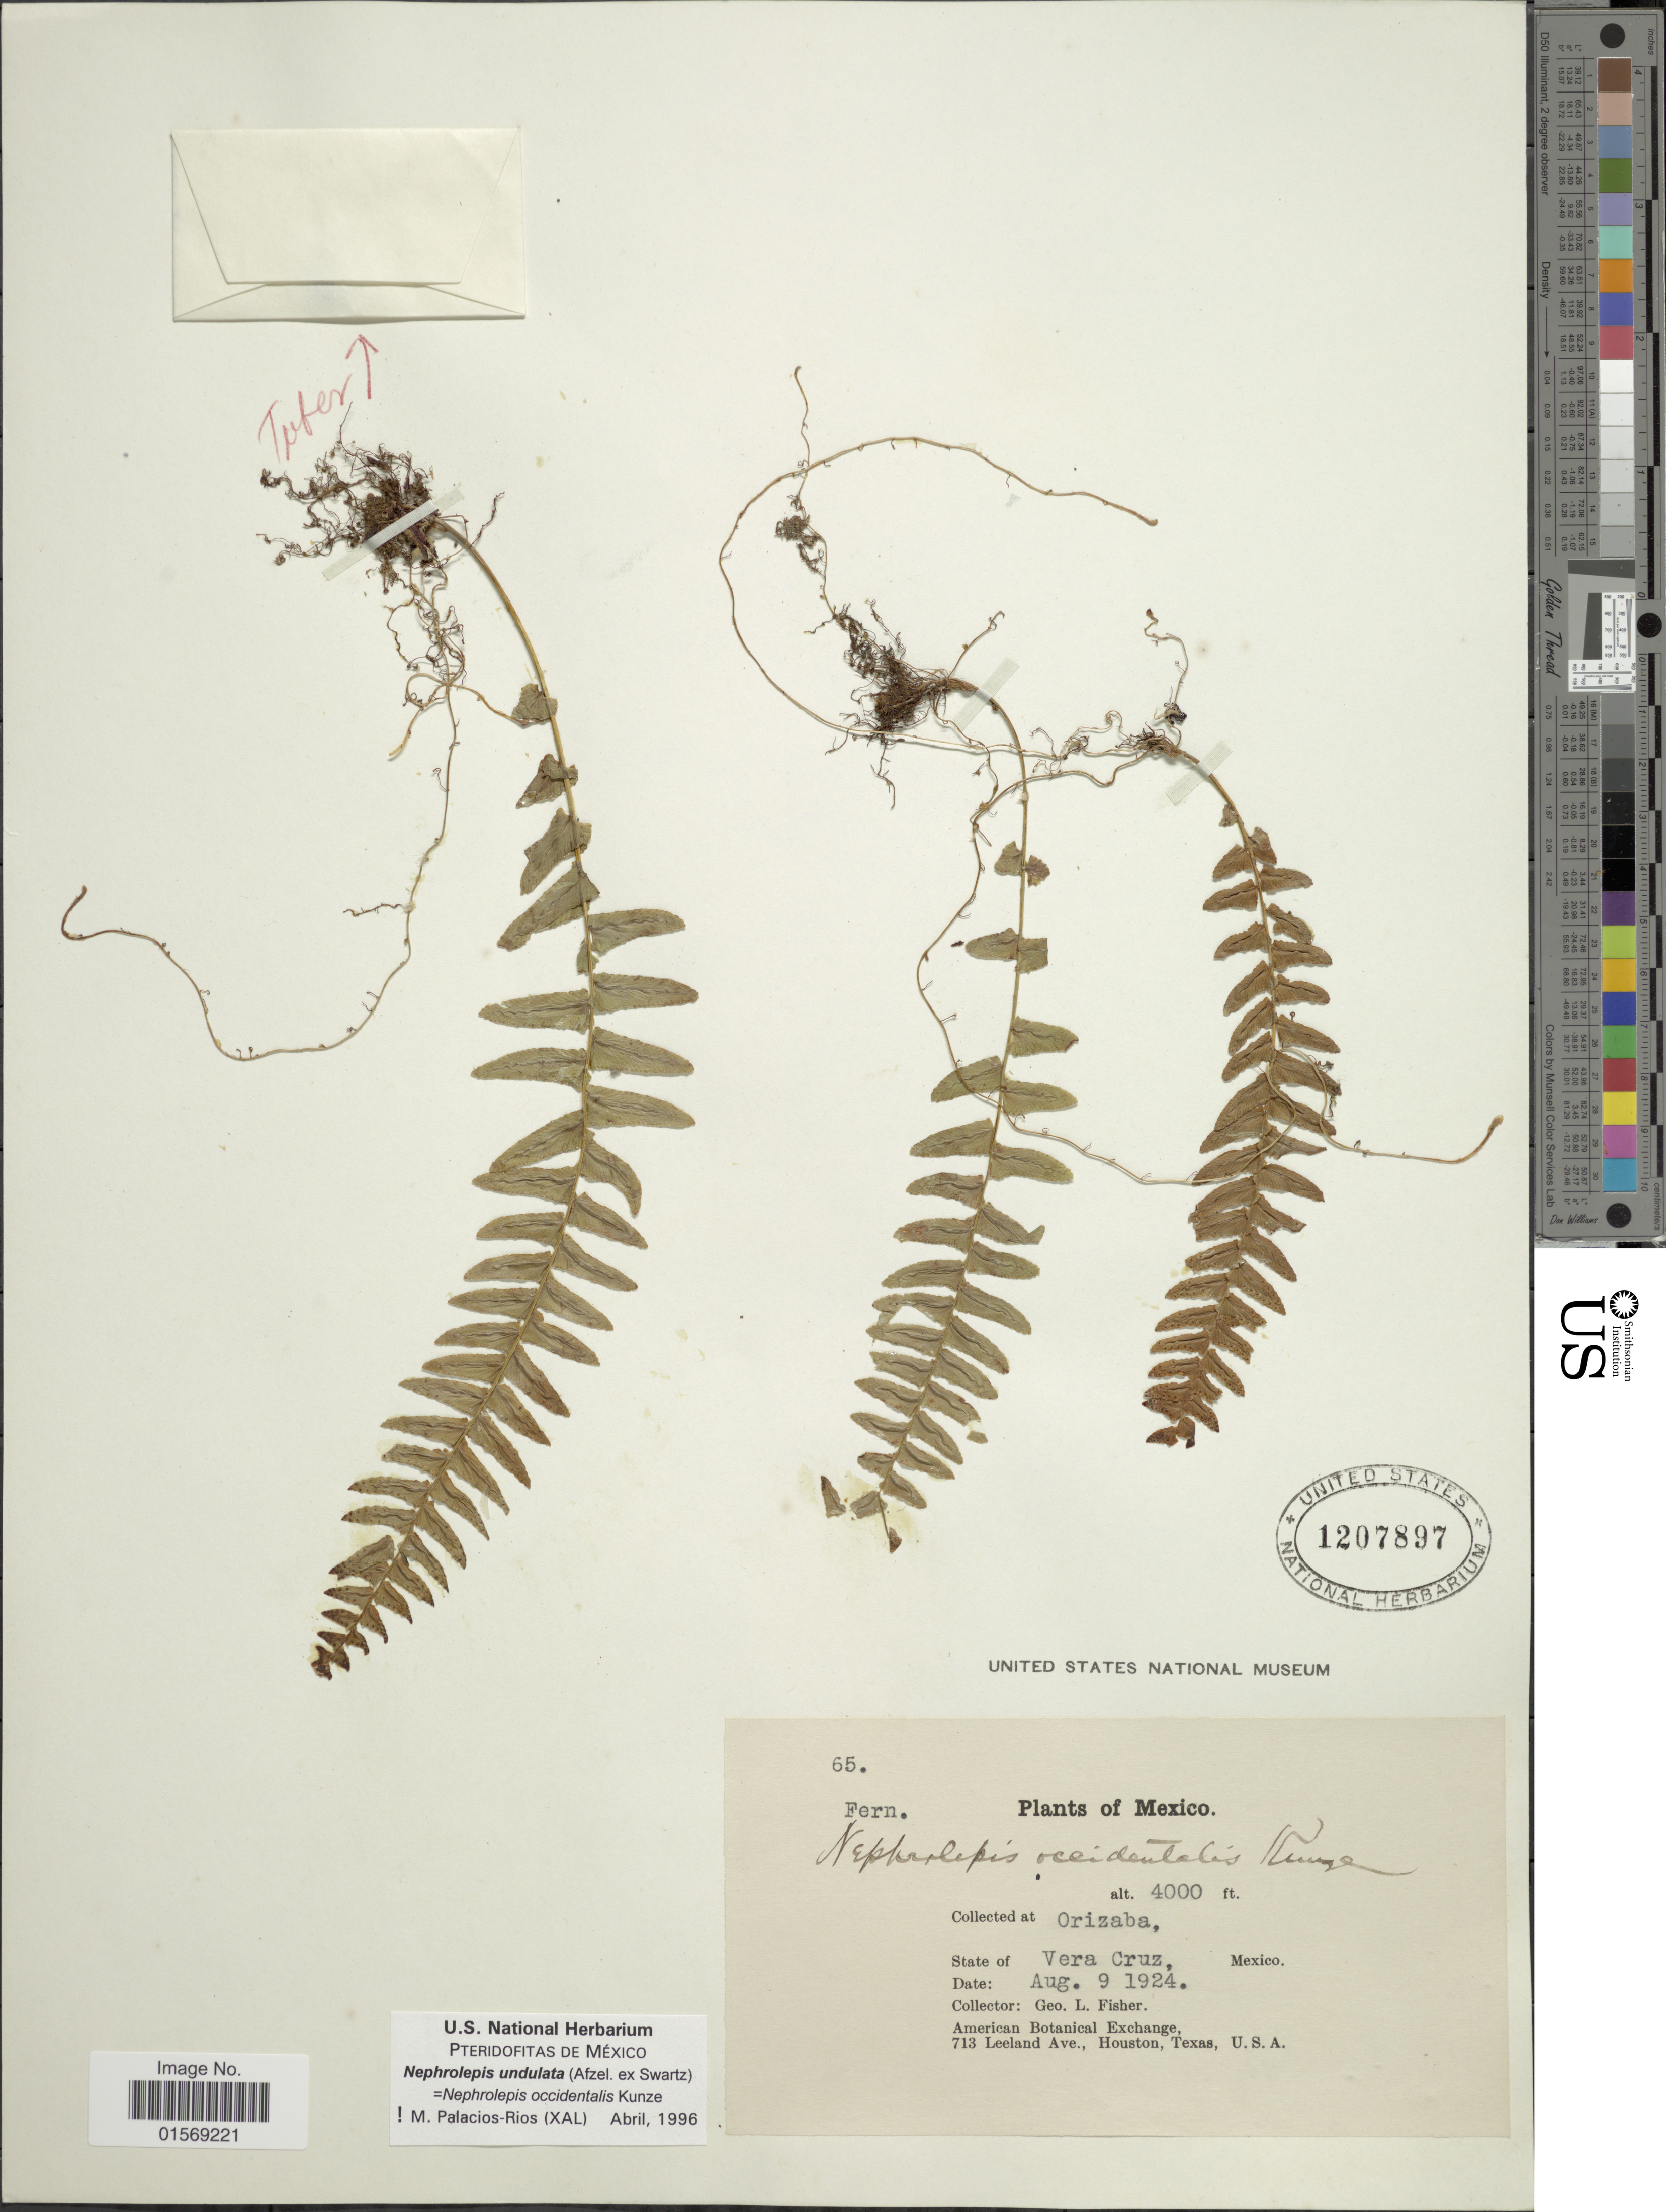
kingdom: Plantae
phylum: Tracheophyta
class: Polypodiopsida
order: Polypodiales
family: Nephrolepidaceae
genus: Nephrolepis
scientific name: Nephrolepis undulata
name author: J. Sm.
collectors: G. L. Fisher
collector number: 65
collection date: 1924-08-09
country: Mexico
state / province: Veracruz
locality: Mexico. State of Vera Cruz.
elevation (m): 1219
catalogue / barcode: US 1207897